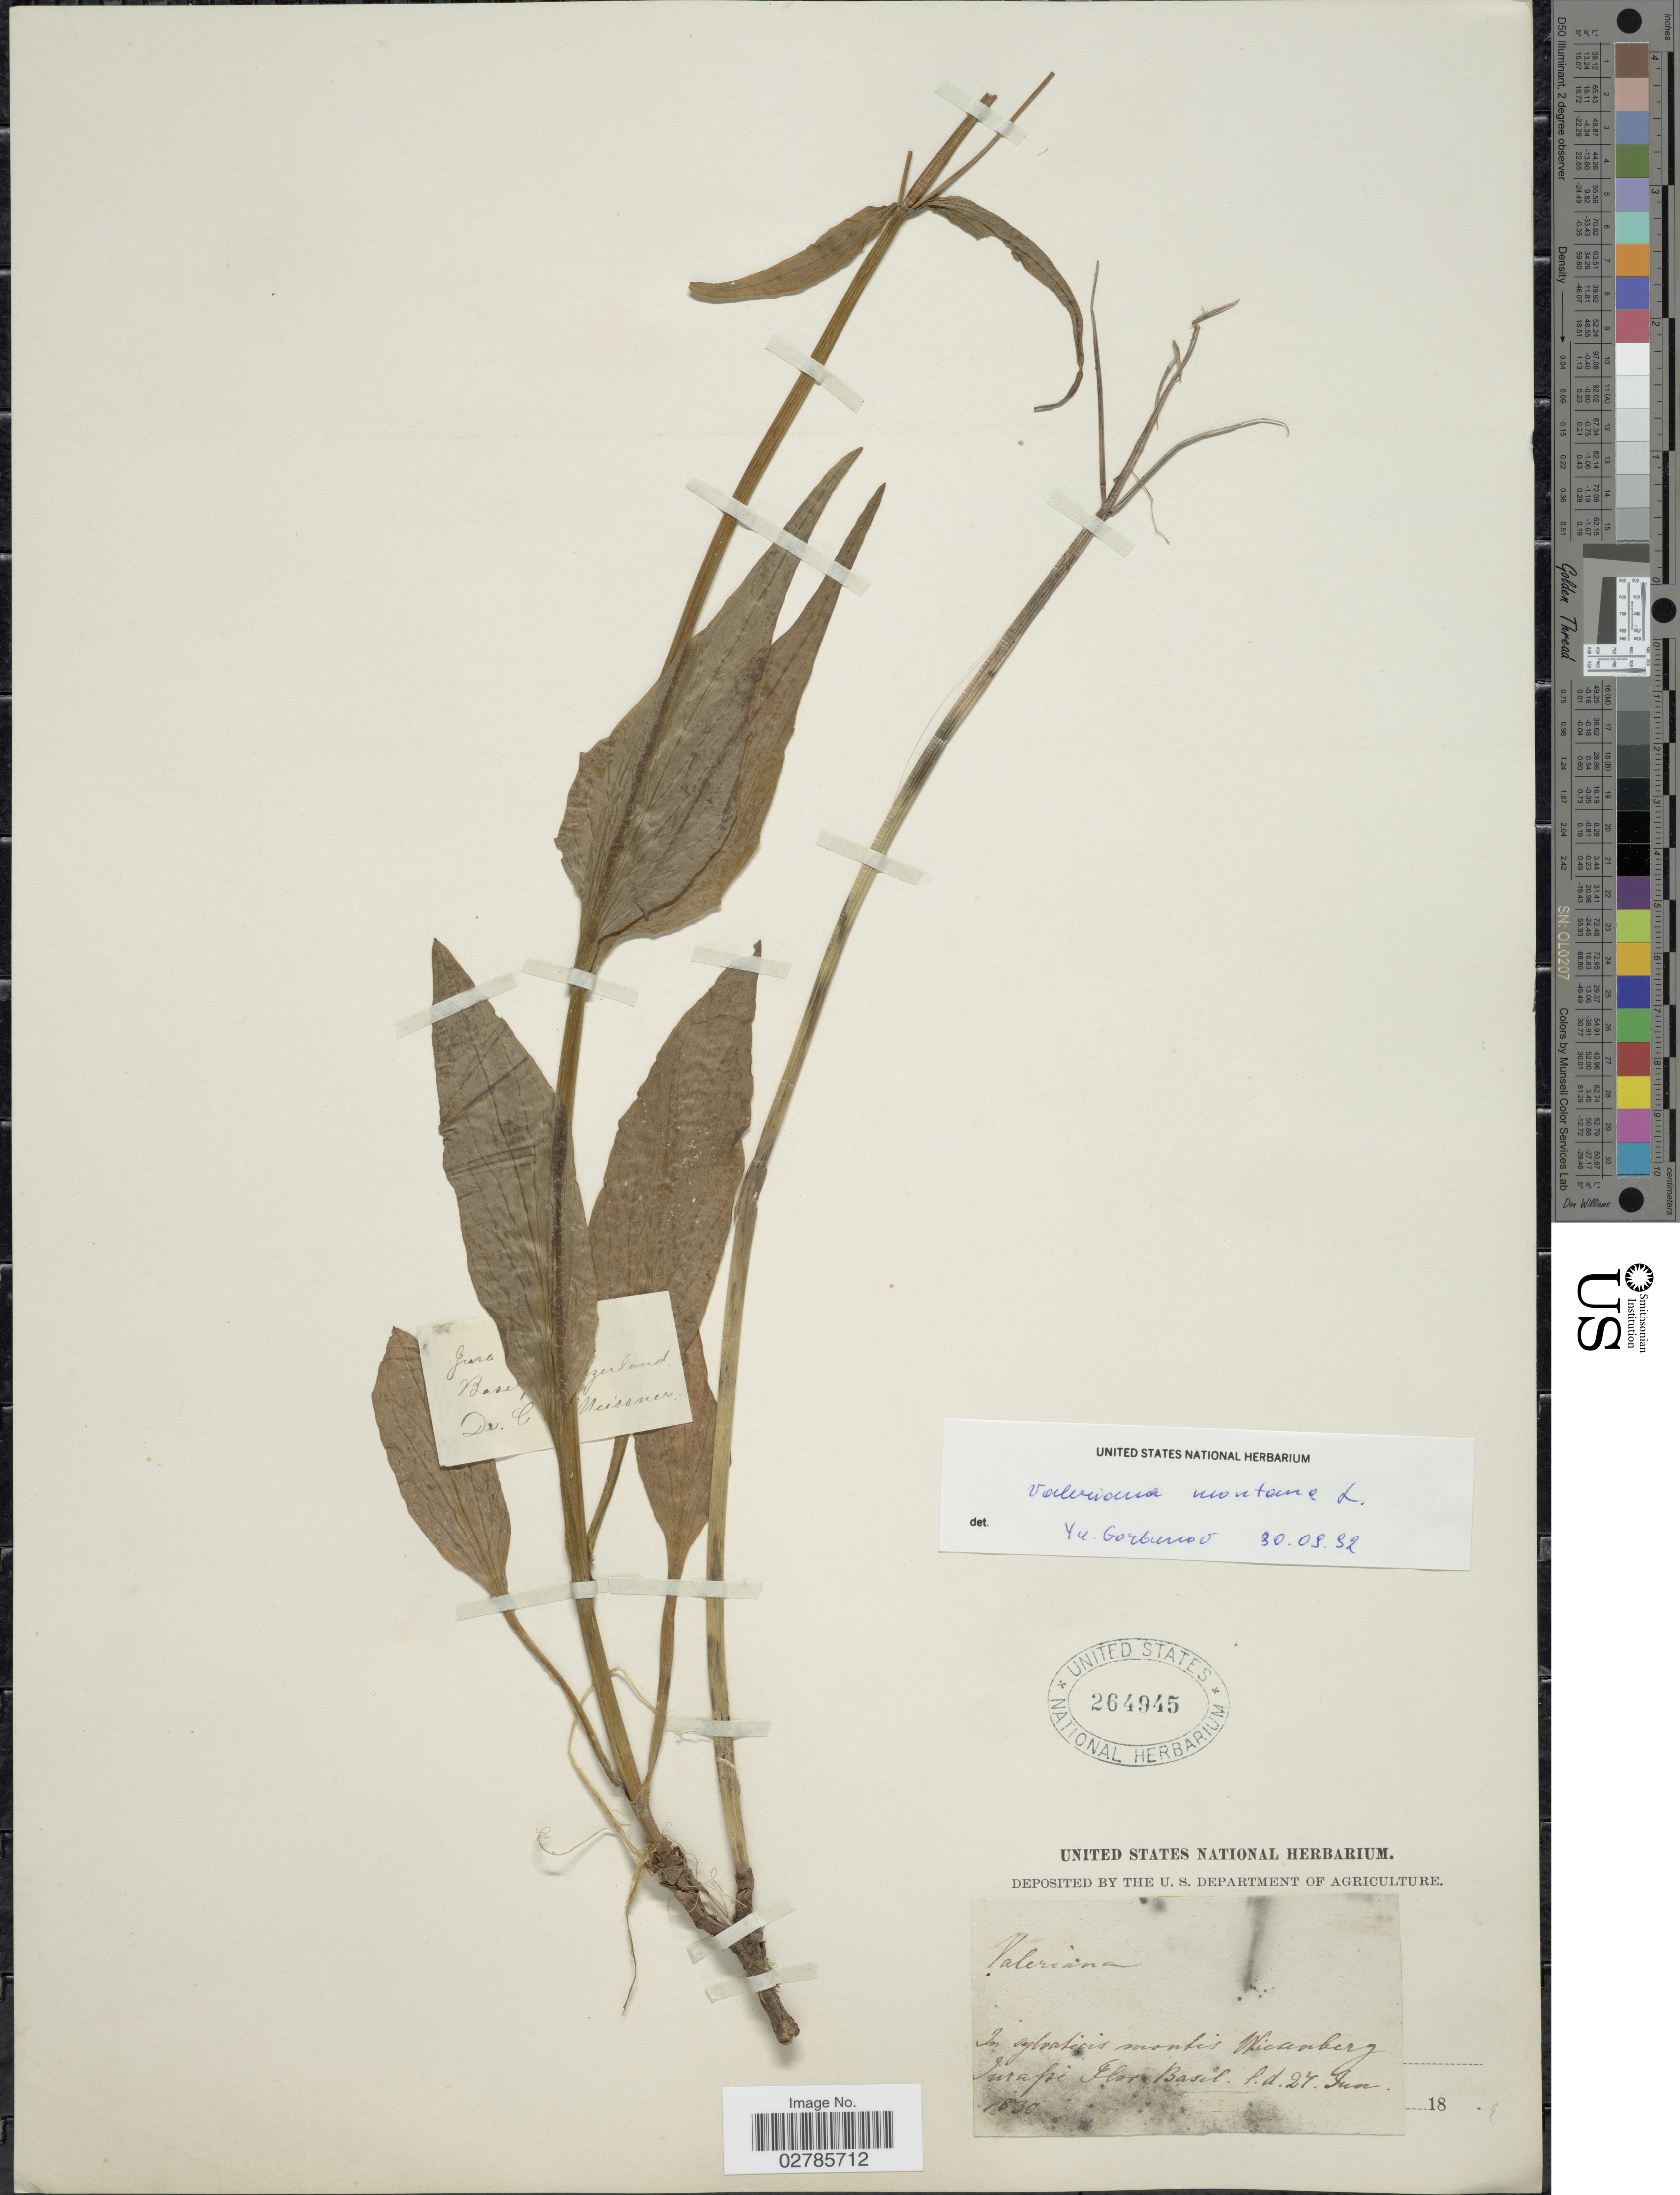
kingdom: Plantae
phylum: Tracheophyta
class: Magnoliopsida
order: Dipsacales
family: Caprifoliaceae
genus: Valeriana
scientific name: Valeriana montana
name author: L.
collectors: ex herb. United States National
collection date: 1830-06-27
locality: In sylvaticis montis Wiesenberg Turapi Flor Basil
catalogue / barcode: US 264945